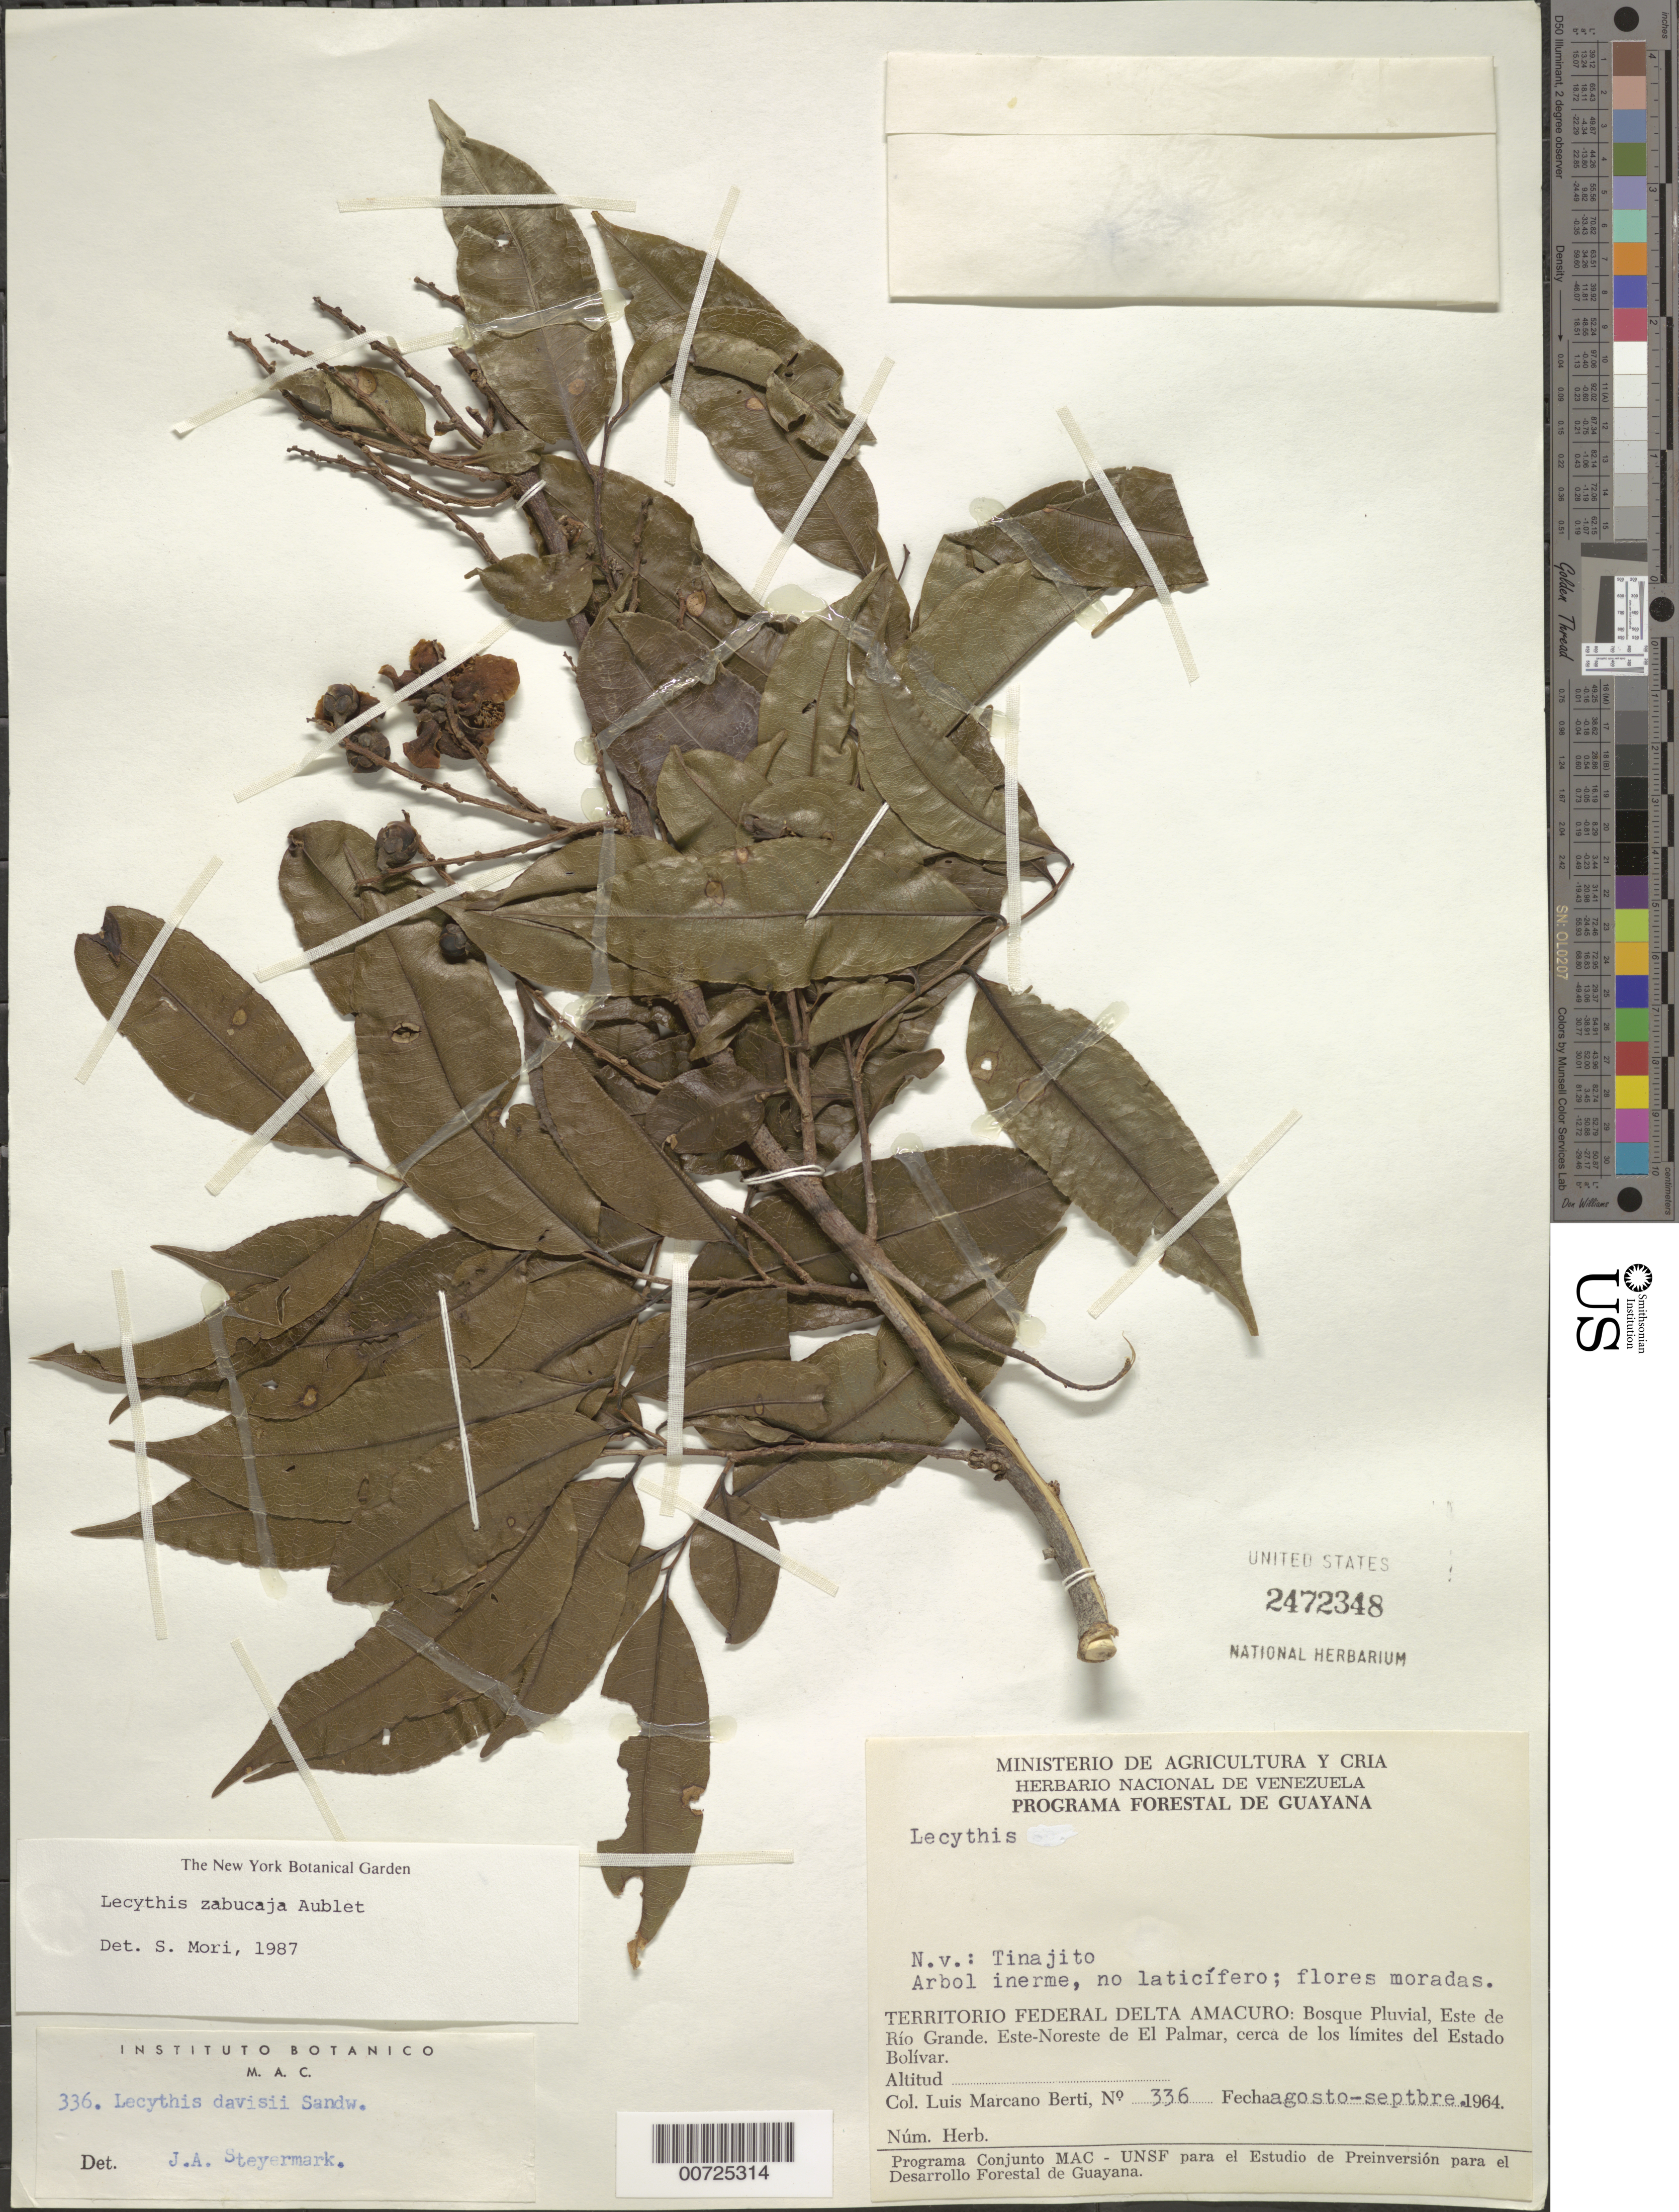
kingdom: Plantae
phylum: Tracheophyta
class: Magnoliopsida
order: Ericales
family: Lecythidaceae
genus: Lecythis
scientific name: Lecythis zabucajo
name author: Aubl.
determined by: Mori, Scott A.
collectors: L. Marcano-Berti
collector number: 336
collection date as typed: Aug-64 to Sep-64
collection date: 1964-08/1964-09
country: Venezuela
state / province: Delta Amacuro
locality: Este de Río Grande, ENE de El Palmar, cerca de los limites del Estado Bolívar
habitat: Bosque pluvial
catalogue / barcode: US 2472348